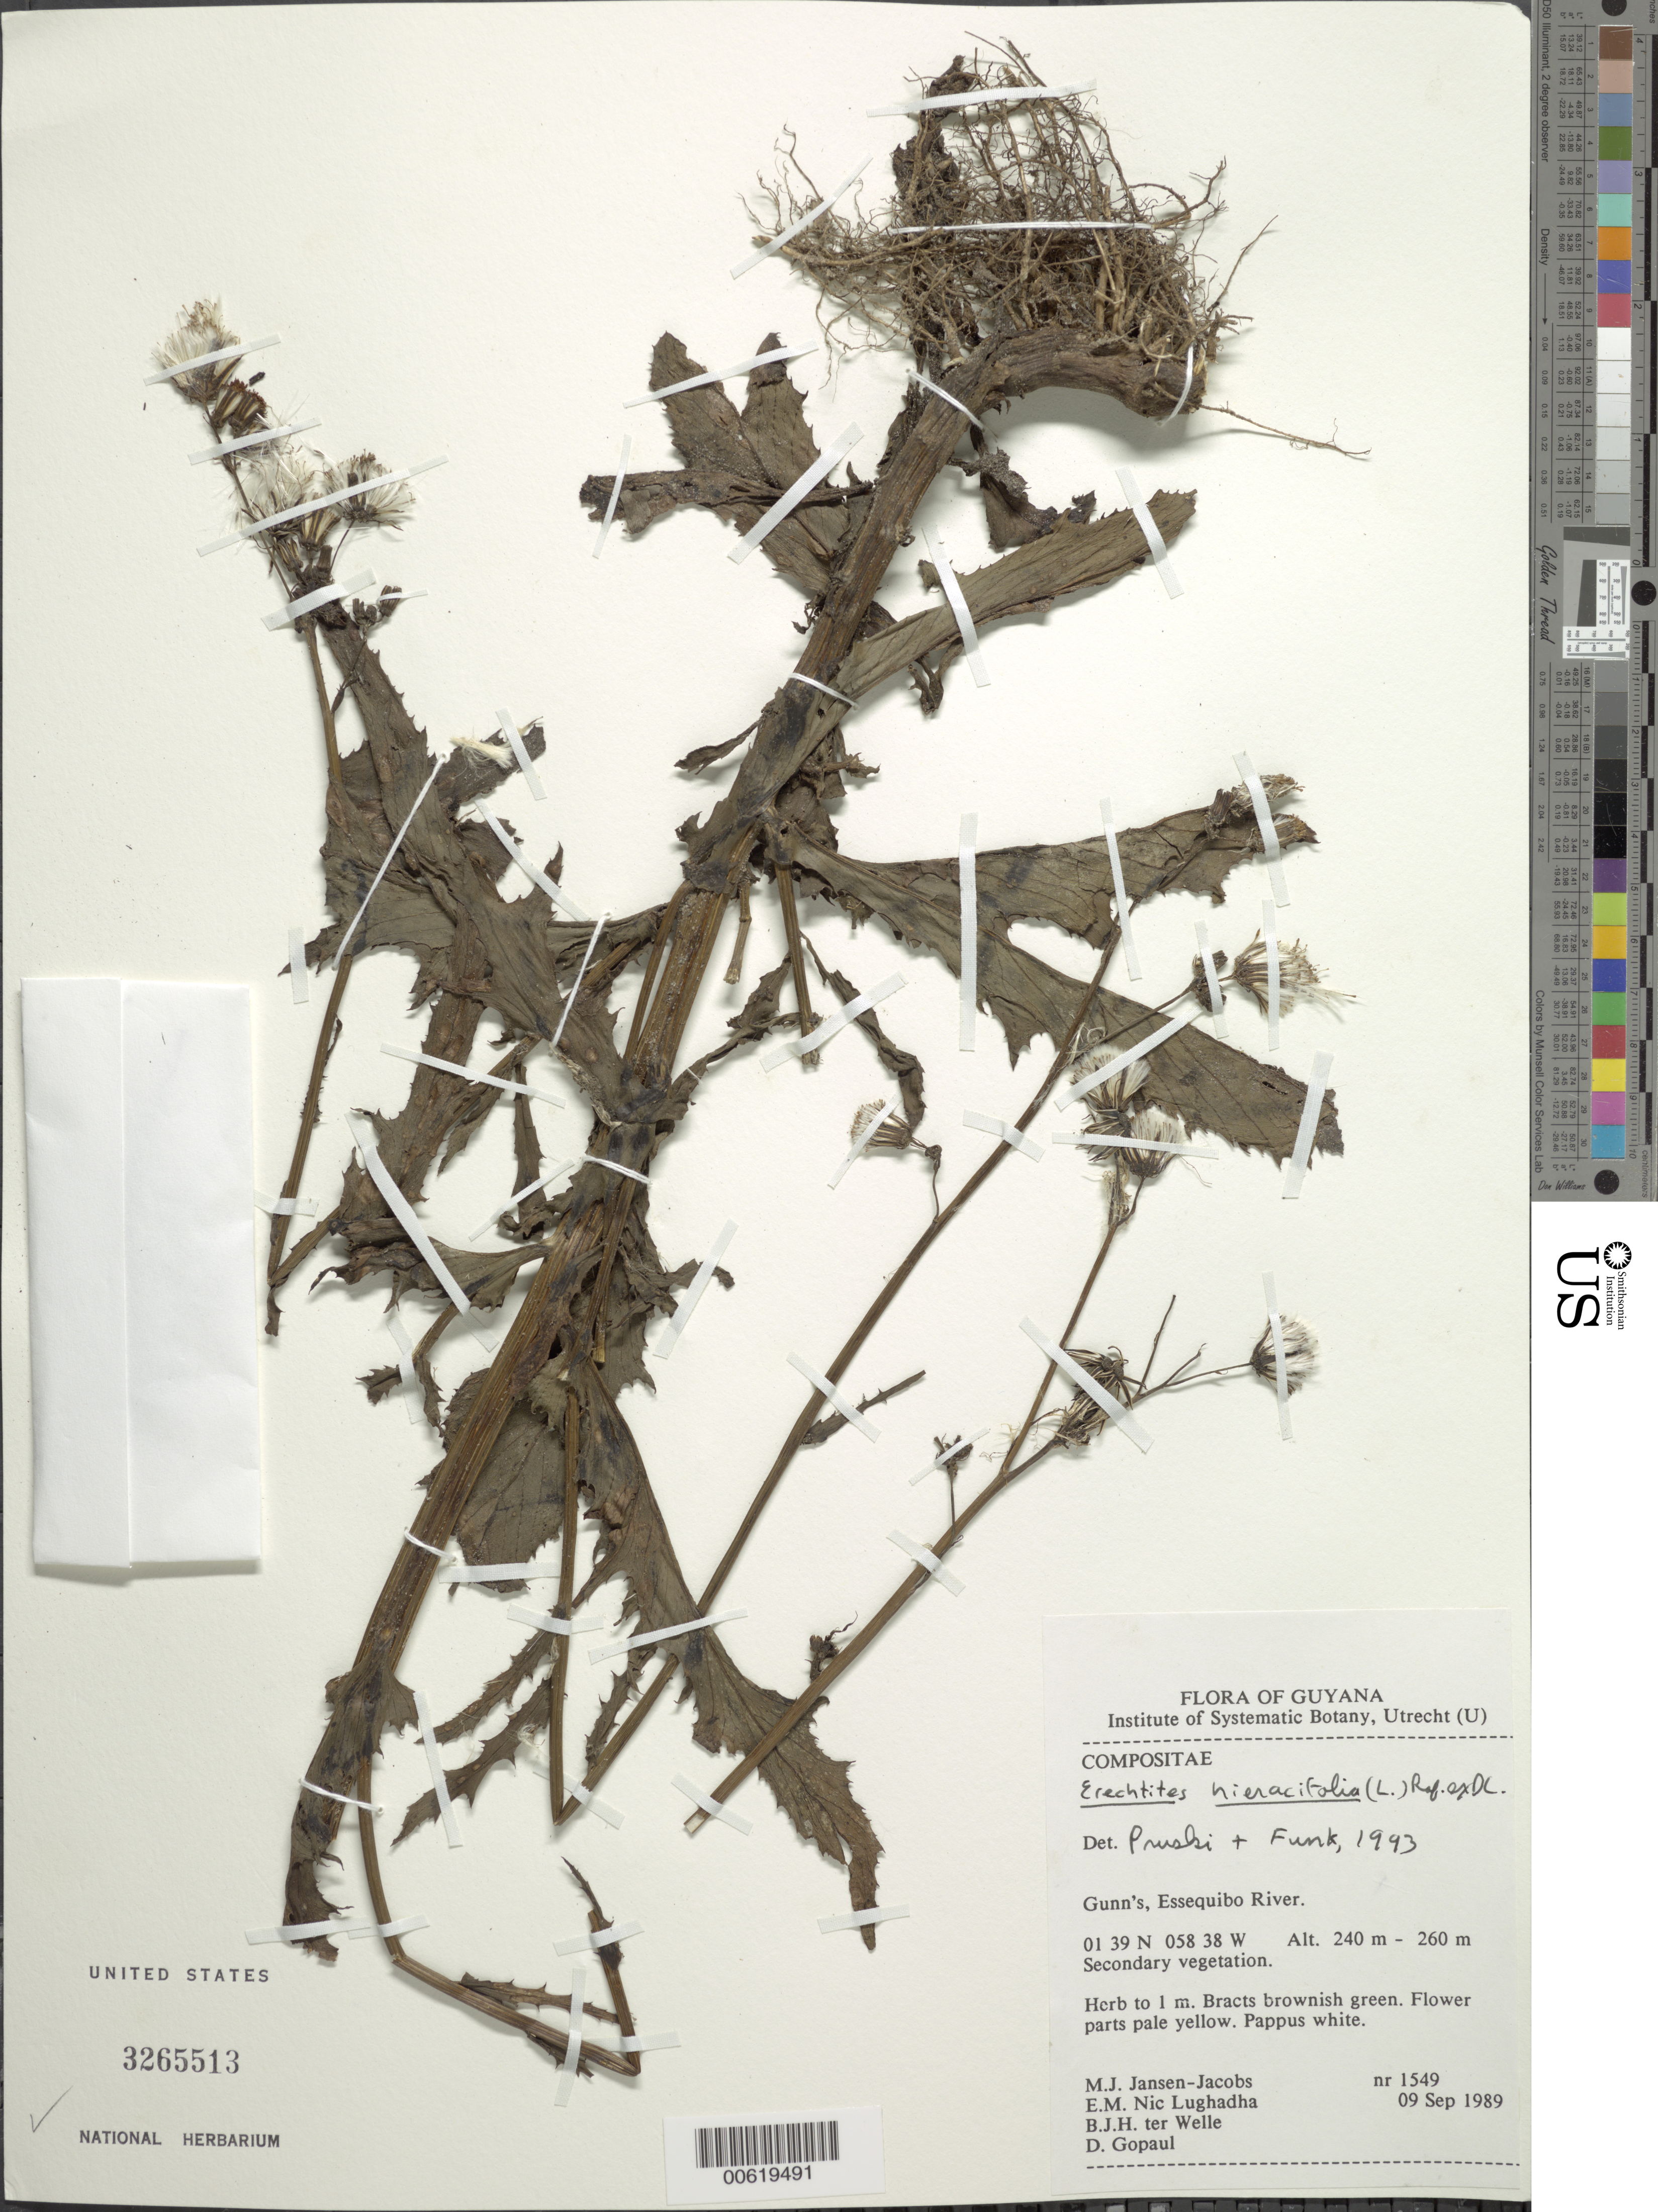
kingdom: Plantae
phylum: Tracheophyta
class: Magnoliopsida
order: Asterales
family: Asteraceae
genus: Erechtites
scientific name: Erechtites hieraciifolius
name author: (L.) Raf. ex DC.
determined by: Pruski, J. F.; Funk, V. A.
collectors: M. J. Jansen-Jacobs, E. Nic Lughadha, B. Welle & D. Gopaul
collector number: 1549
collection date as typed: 9-Sep-89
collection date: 1989-09-09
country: Guyana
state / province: U. Takutu-U. Essequibo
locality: Gunn's, Essequibo River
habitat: Secondary vegetation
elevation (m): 240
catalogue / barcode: US 3265513